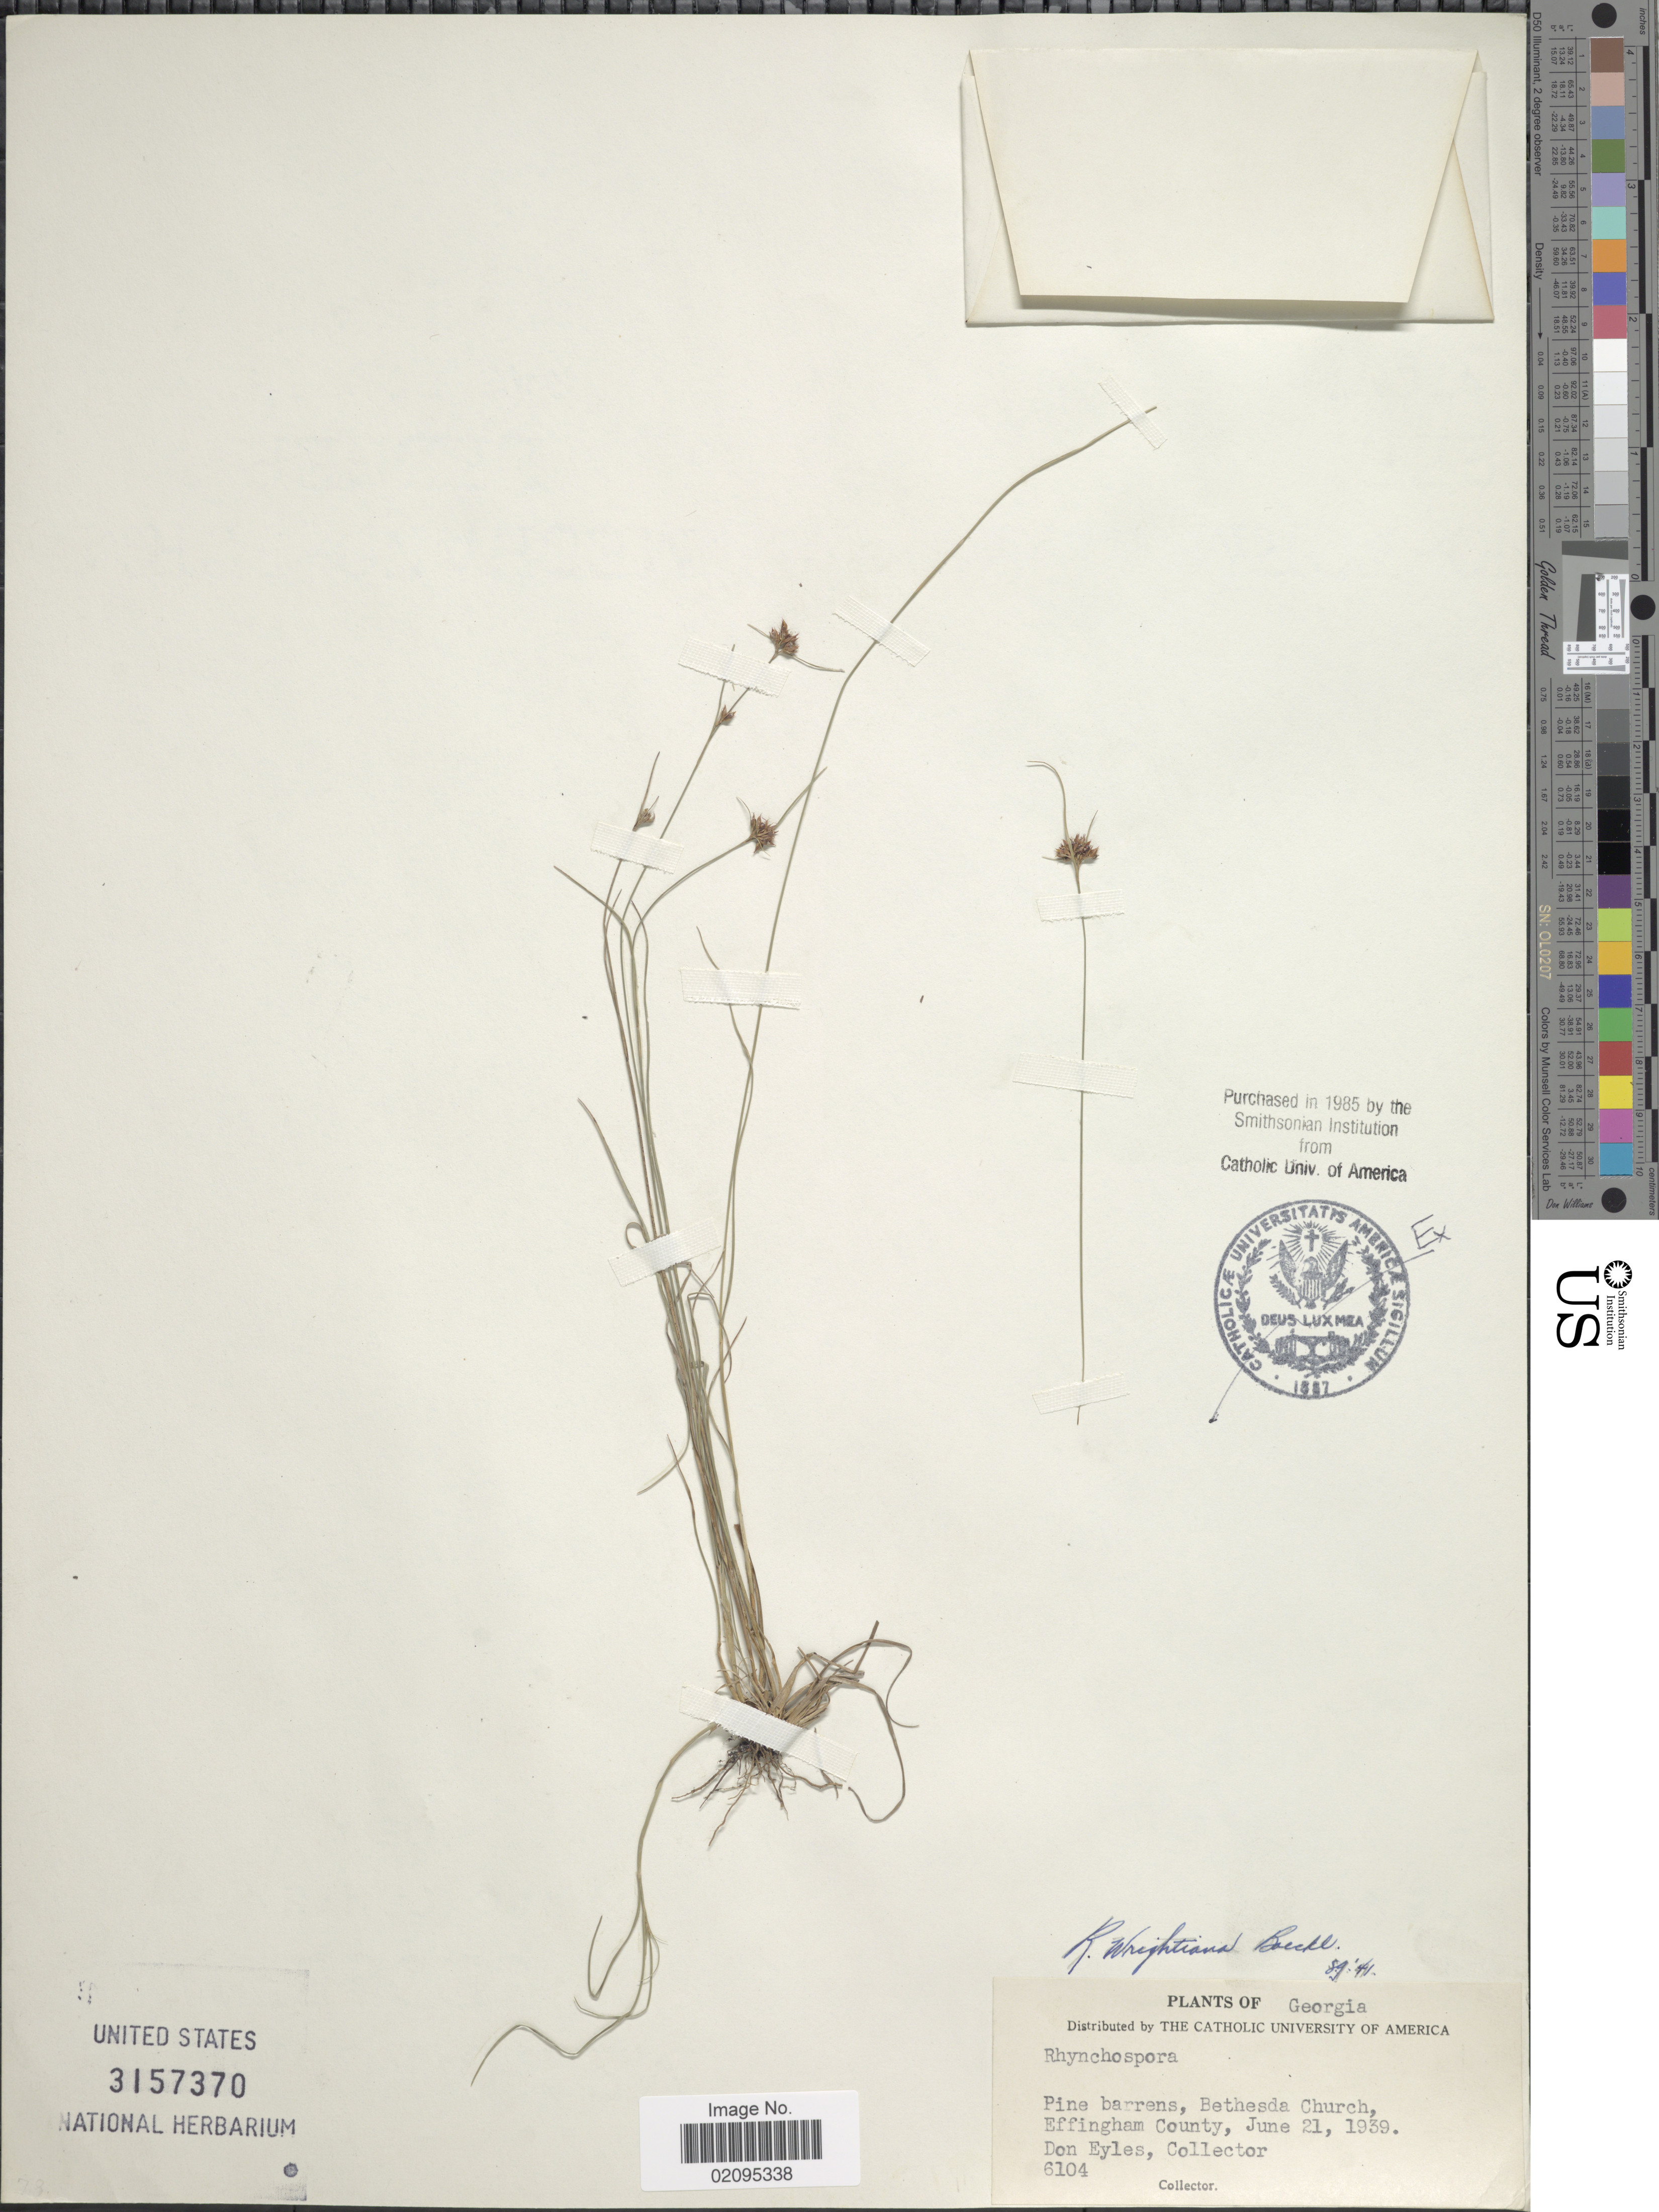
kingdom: Plantae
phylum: Tracheophyta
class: Liliopsida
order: Poales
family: Cyperaceae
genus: Rhynchospora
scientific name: Rhynchospora wrightiana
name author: Boeckeler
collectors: D. Eyles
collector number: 6104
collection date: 1939-06-21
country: United States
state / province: Georgia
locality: Effingham County, pine barrens, Bethesda Church.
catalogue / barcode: US 3157370